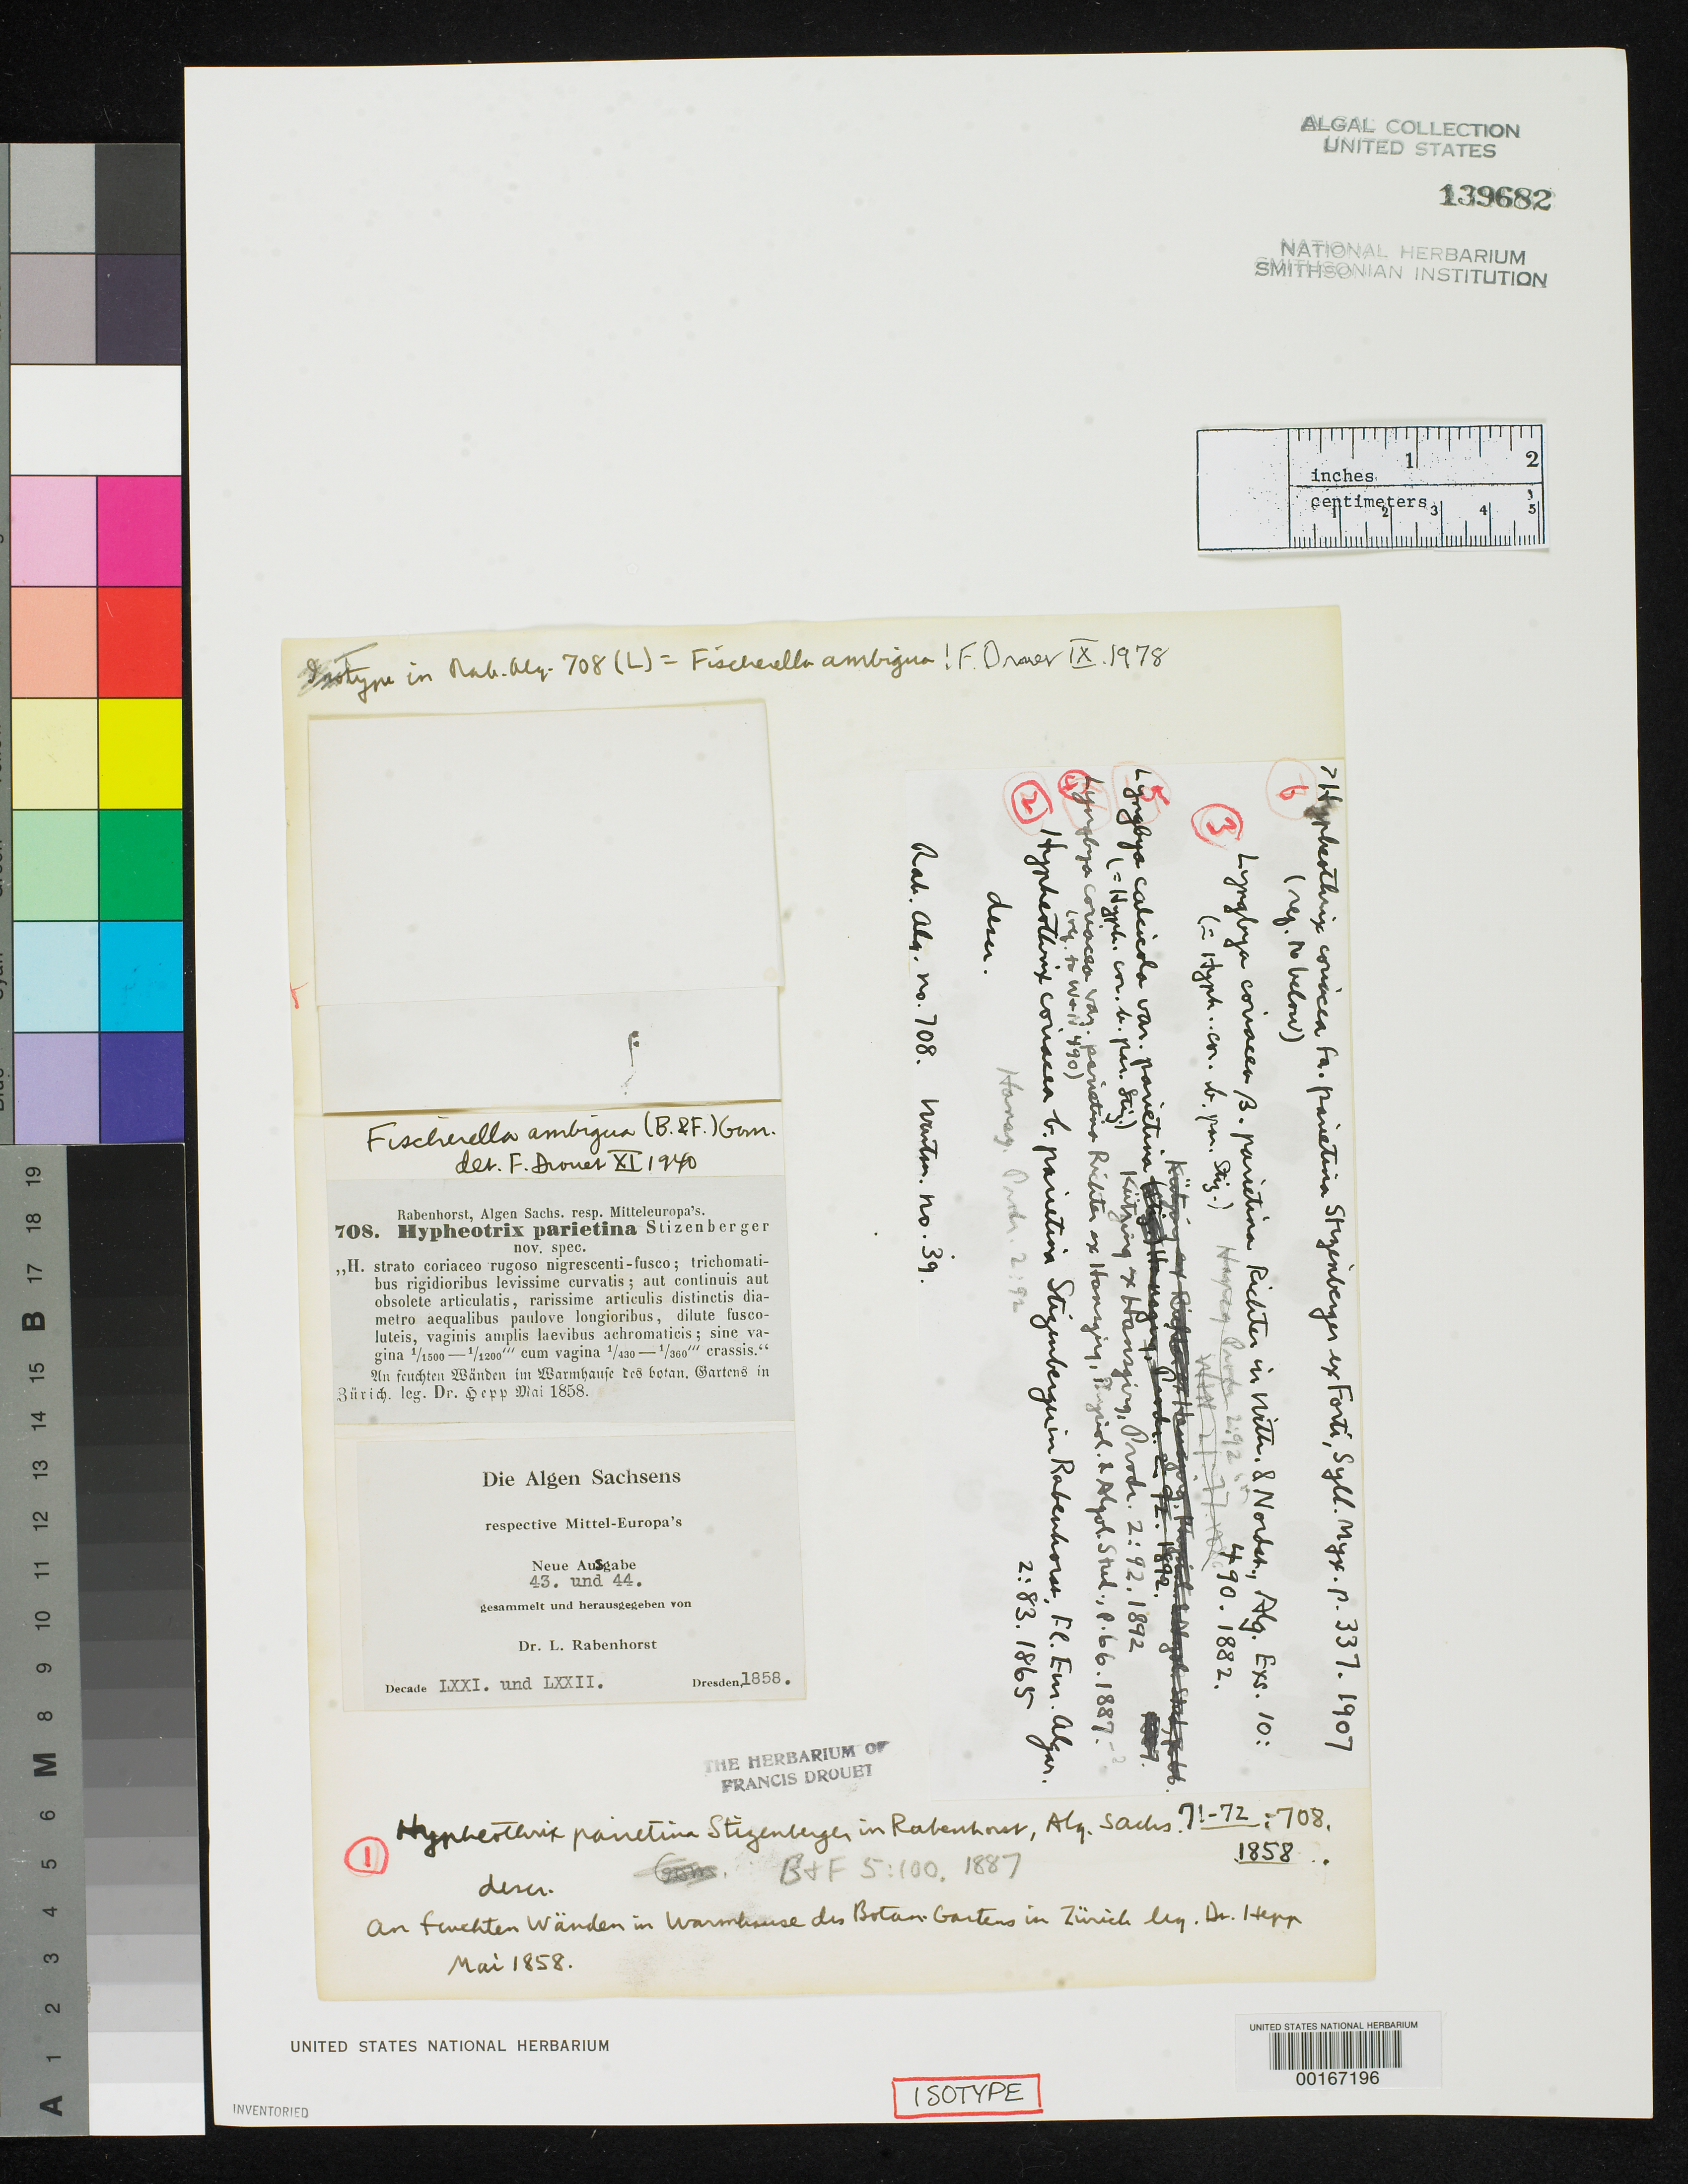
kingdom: Bacteria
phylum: Cyanobacteria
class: Cyanobacteriia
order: Cyanobacteriales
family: Oscillatoriaceae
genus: Hypheothrix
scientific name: Hypheothrix parietina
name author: Stizenb. in Rabenh.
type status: Isotype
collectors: J. A. Hepp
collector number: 708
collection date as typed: May 1858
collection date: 1858-05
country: Switzerland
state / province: Zürich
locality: Zurich Botanical Garden.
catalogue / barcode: US 139682